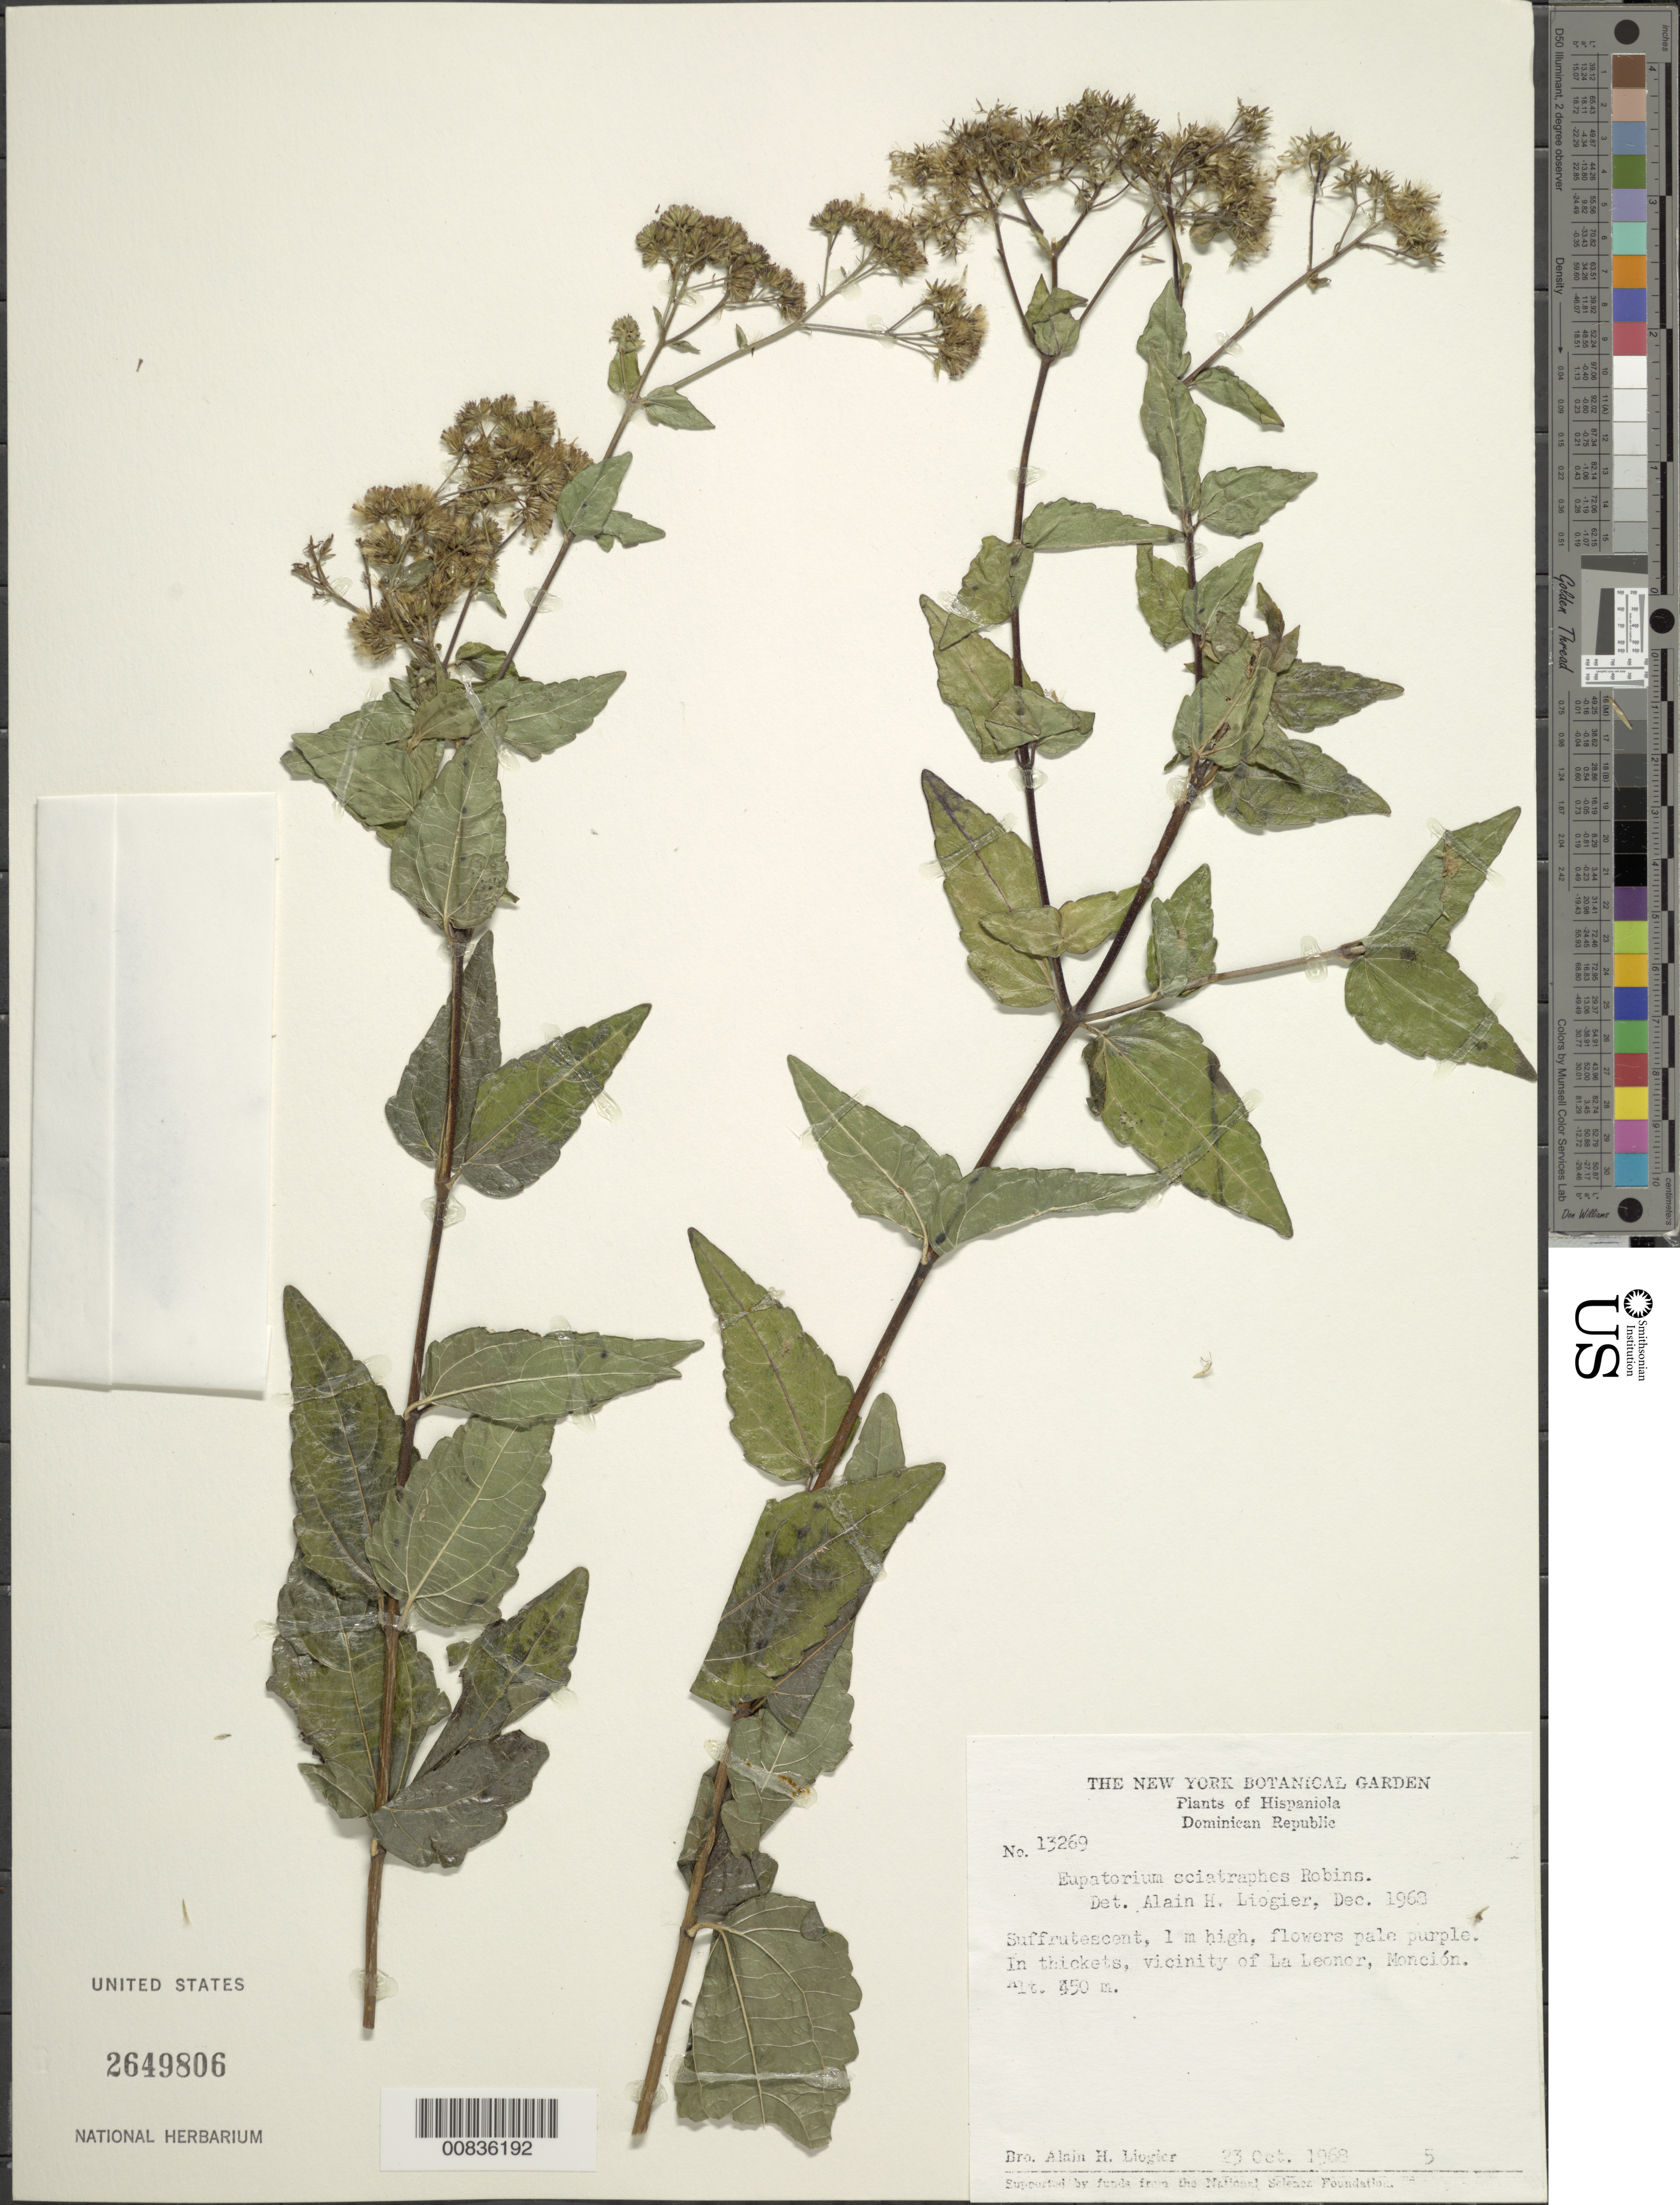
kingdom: Plantae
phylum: Tracheophyta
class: Magnoliopsida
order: Asterales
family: Asteraceae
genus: Koanophyllon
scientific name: Koanophyllon sciatraphes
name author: (B.L. Rob.) R.M. King & H. Rob.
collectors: A. H. Liogier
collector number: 13269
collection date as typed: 23 Oct 1968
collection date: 1968-10-23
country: Dominican Republic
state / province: Monte Cristi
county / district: Monción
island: Hispaniola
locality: Vicinity of La Leonor, Monción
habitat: In thickets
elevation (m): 450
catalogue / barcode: US 2649806